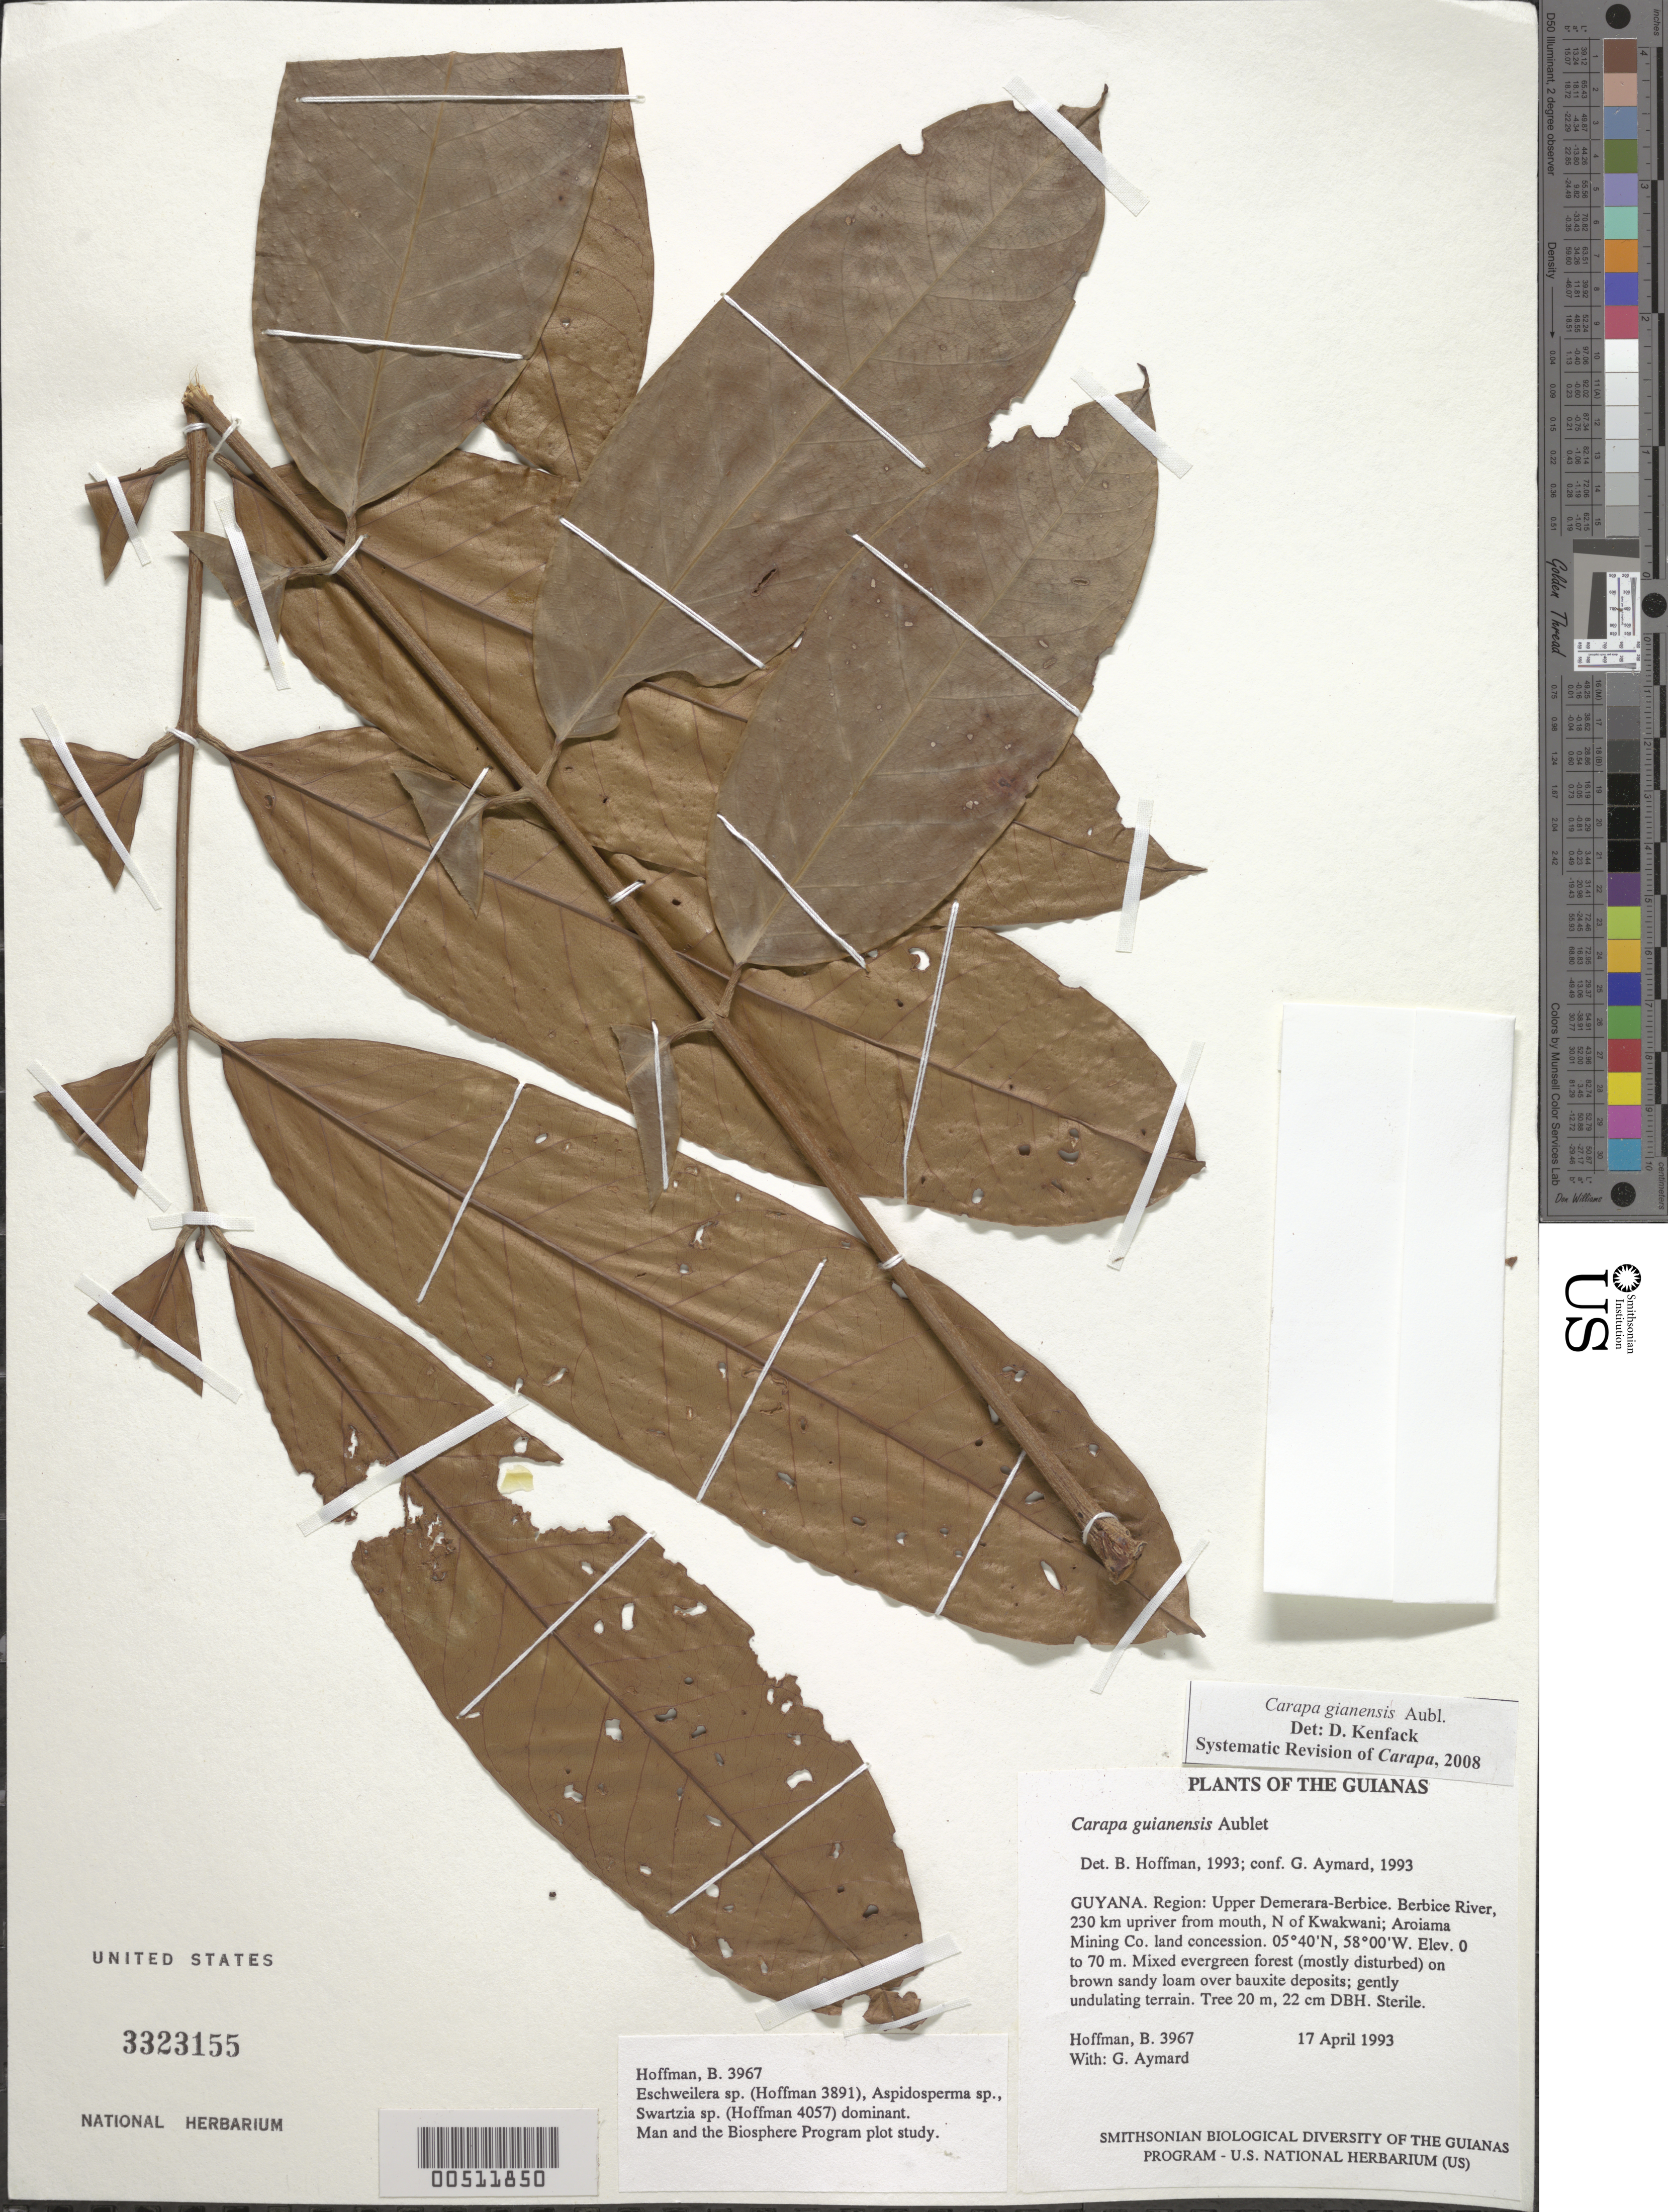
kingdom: Plantae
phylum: Tracheophyta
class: Magnoliopsida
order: Sapindales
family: Meliaceae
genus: Carapa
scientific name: Carapa guianensis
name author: Aubl.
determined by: Aymard C., G. A., (PORT), Univ. Nac. Exp. de los Llanos Ezequiel Zamora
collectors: B. Hoffman & G. A. Aymard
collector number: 3967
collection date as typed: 17 April 1993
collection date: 1993-04-17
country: Guyana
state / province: U. Demerara-Berbice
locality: Berbice River, 230 km upriver from mouth, N of Kwakwani; Aroiama Mining Co. land concession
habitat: Mixed evergreen forest (mostly disturbed) on brown sandy loam over bauxite deposits; gently undulating terrain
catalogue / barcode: US 3323155